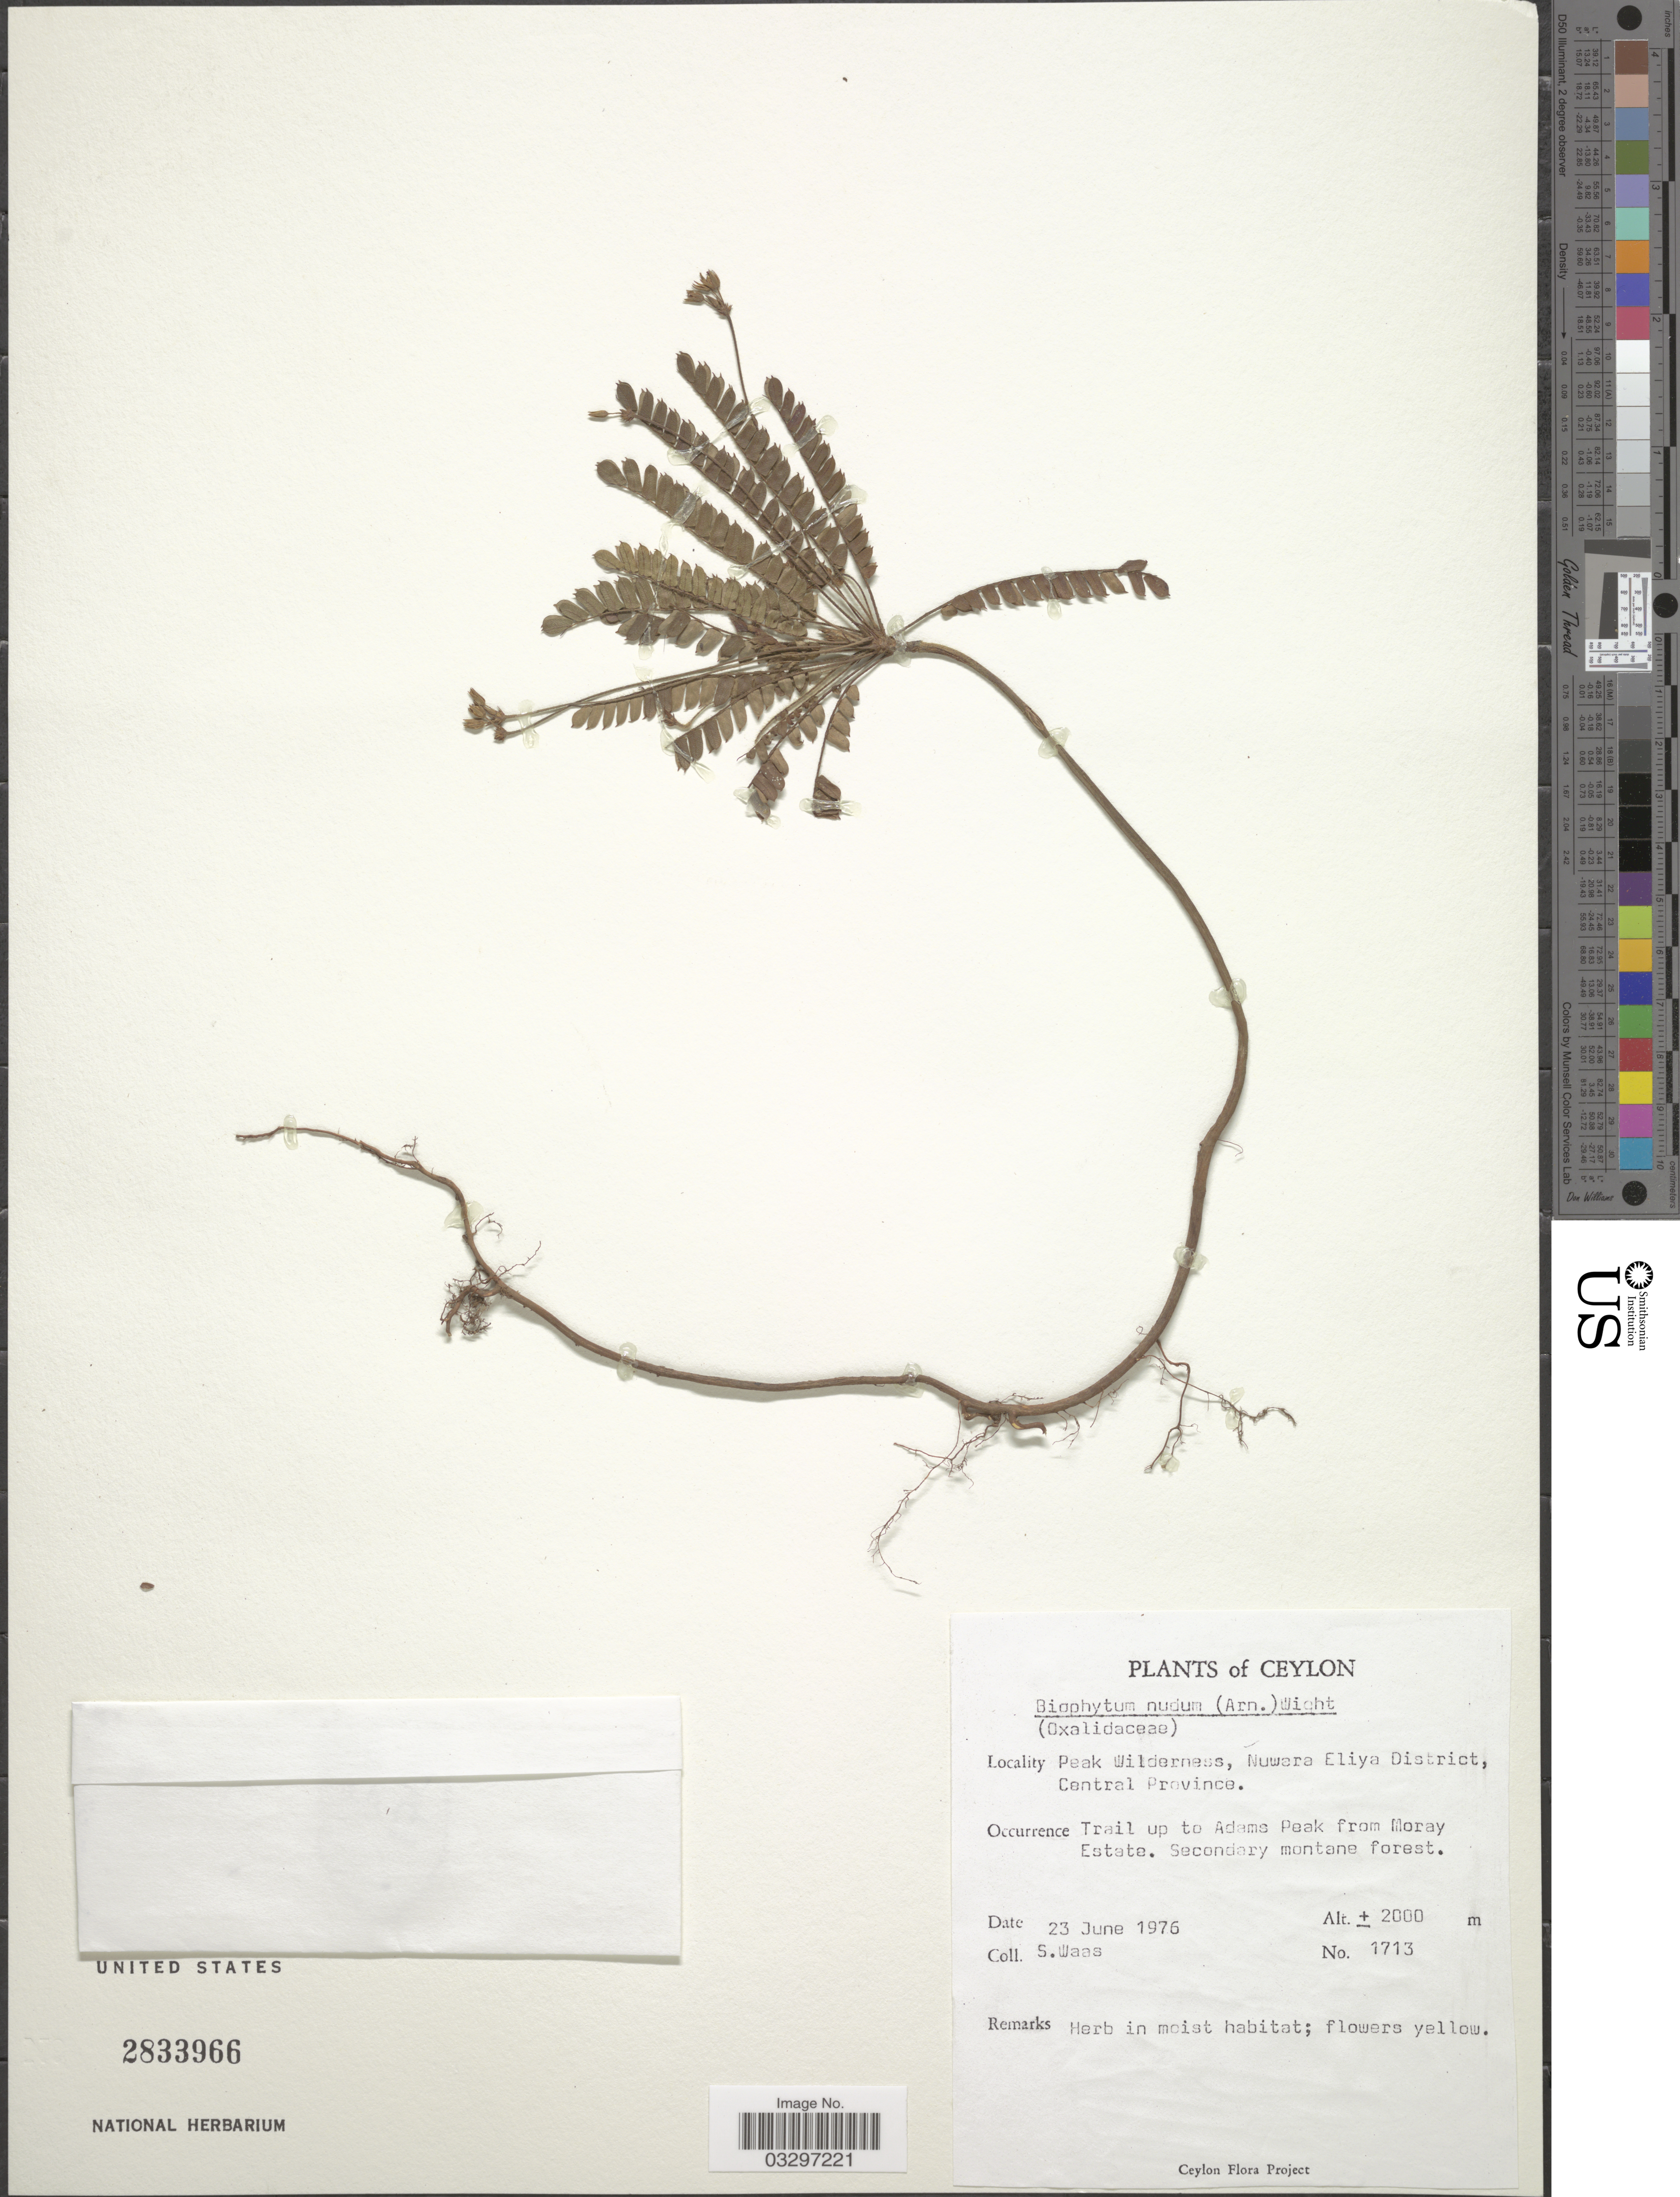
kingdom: Plantae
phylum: Tracheophyta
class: Magnoliopsida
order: Oxalidales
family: Oxalidaceae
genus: Biophytum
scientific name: Biophytum nudum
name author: (Arn.) Wight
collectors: S. Waas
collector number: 1713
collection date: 1976-06-23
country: Sri Lanka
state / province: Central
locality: Ceylon. Peak Widlerness, Nuawara Eliya District. Trail up to Adams Peak from Moray Estate.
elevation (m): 2000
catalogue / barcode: US 2833966